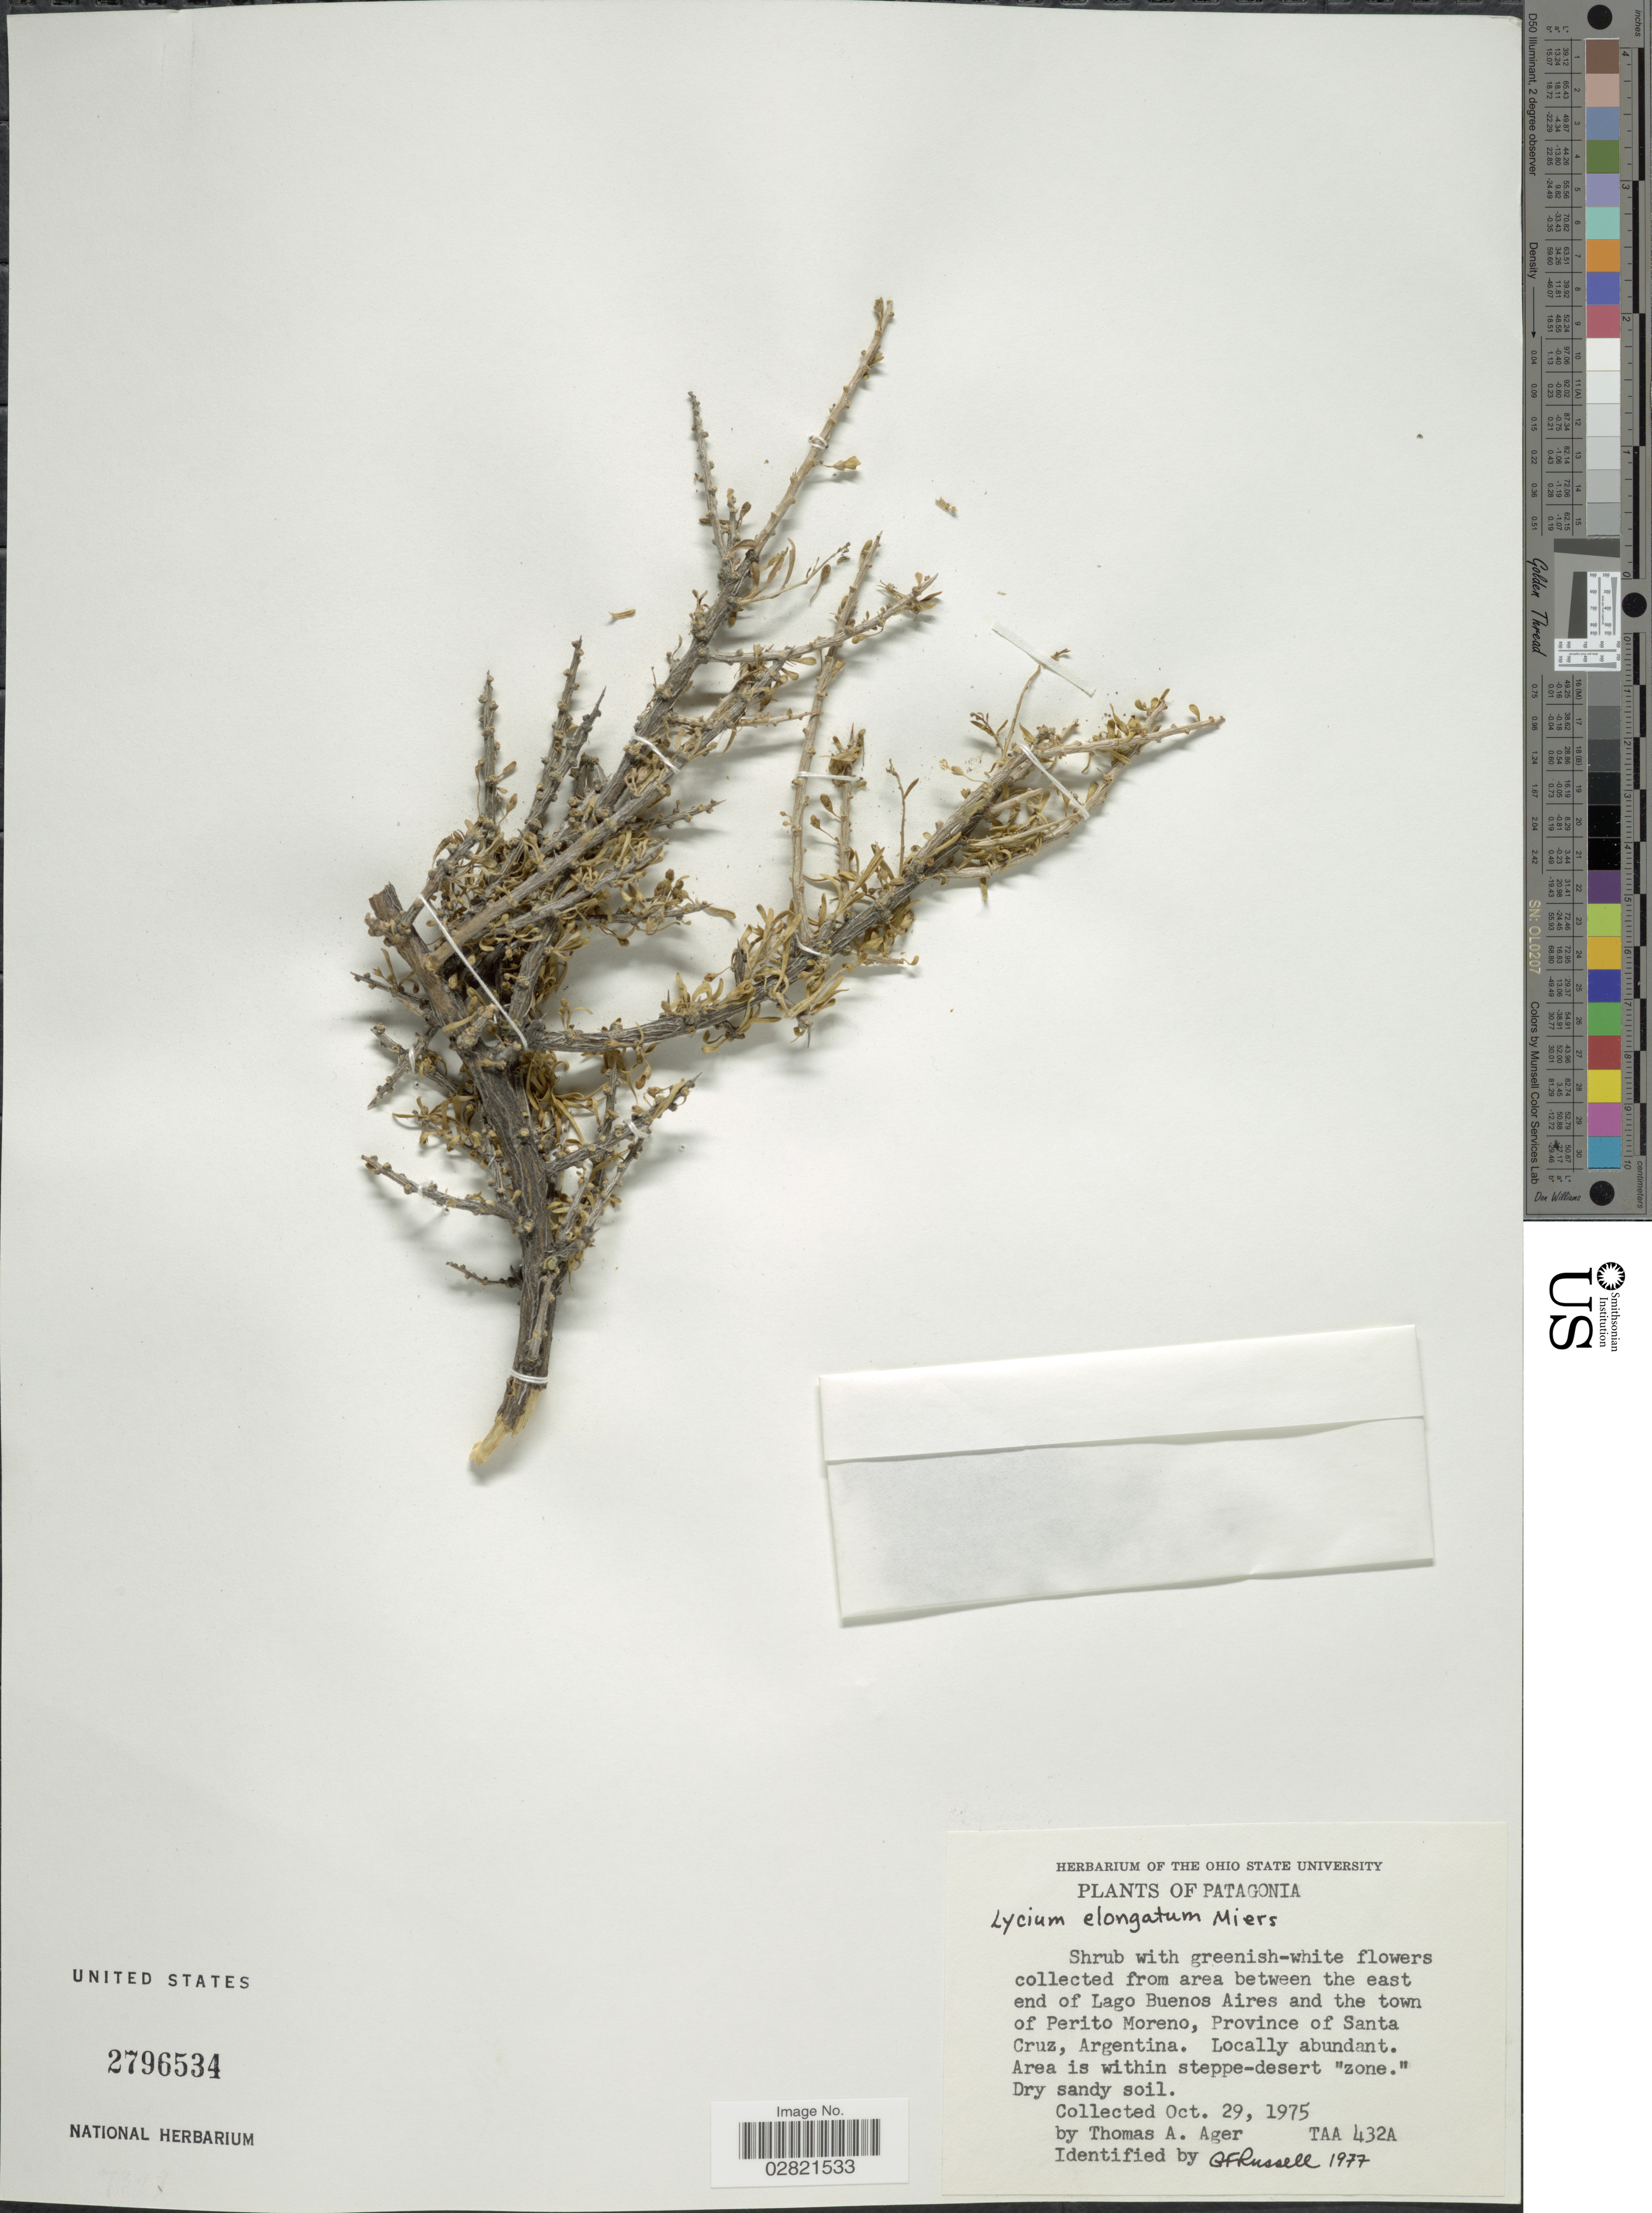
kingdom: Plantae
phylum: Tracheophyta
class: Magnoliopsida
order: Solanales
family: Solanaceae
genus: Lycium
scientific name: Lycium sp.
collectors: T. A. Ager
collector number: TAA432A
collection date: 1975-10-29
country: Argentina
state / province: Santa Cruz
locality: Patagonia. Collected from area between the east end of Lago Buenos Aires and the town of Perito Moreno, Province of Santa Cruz, Argentina.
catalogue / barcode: US 2796534